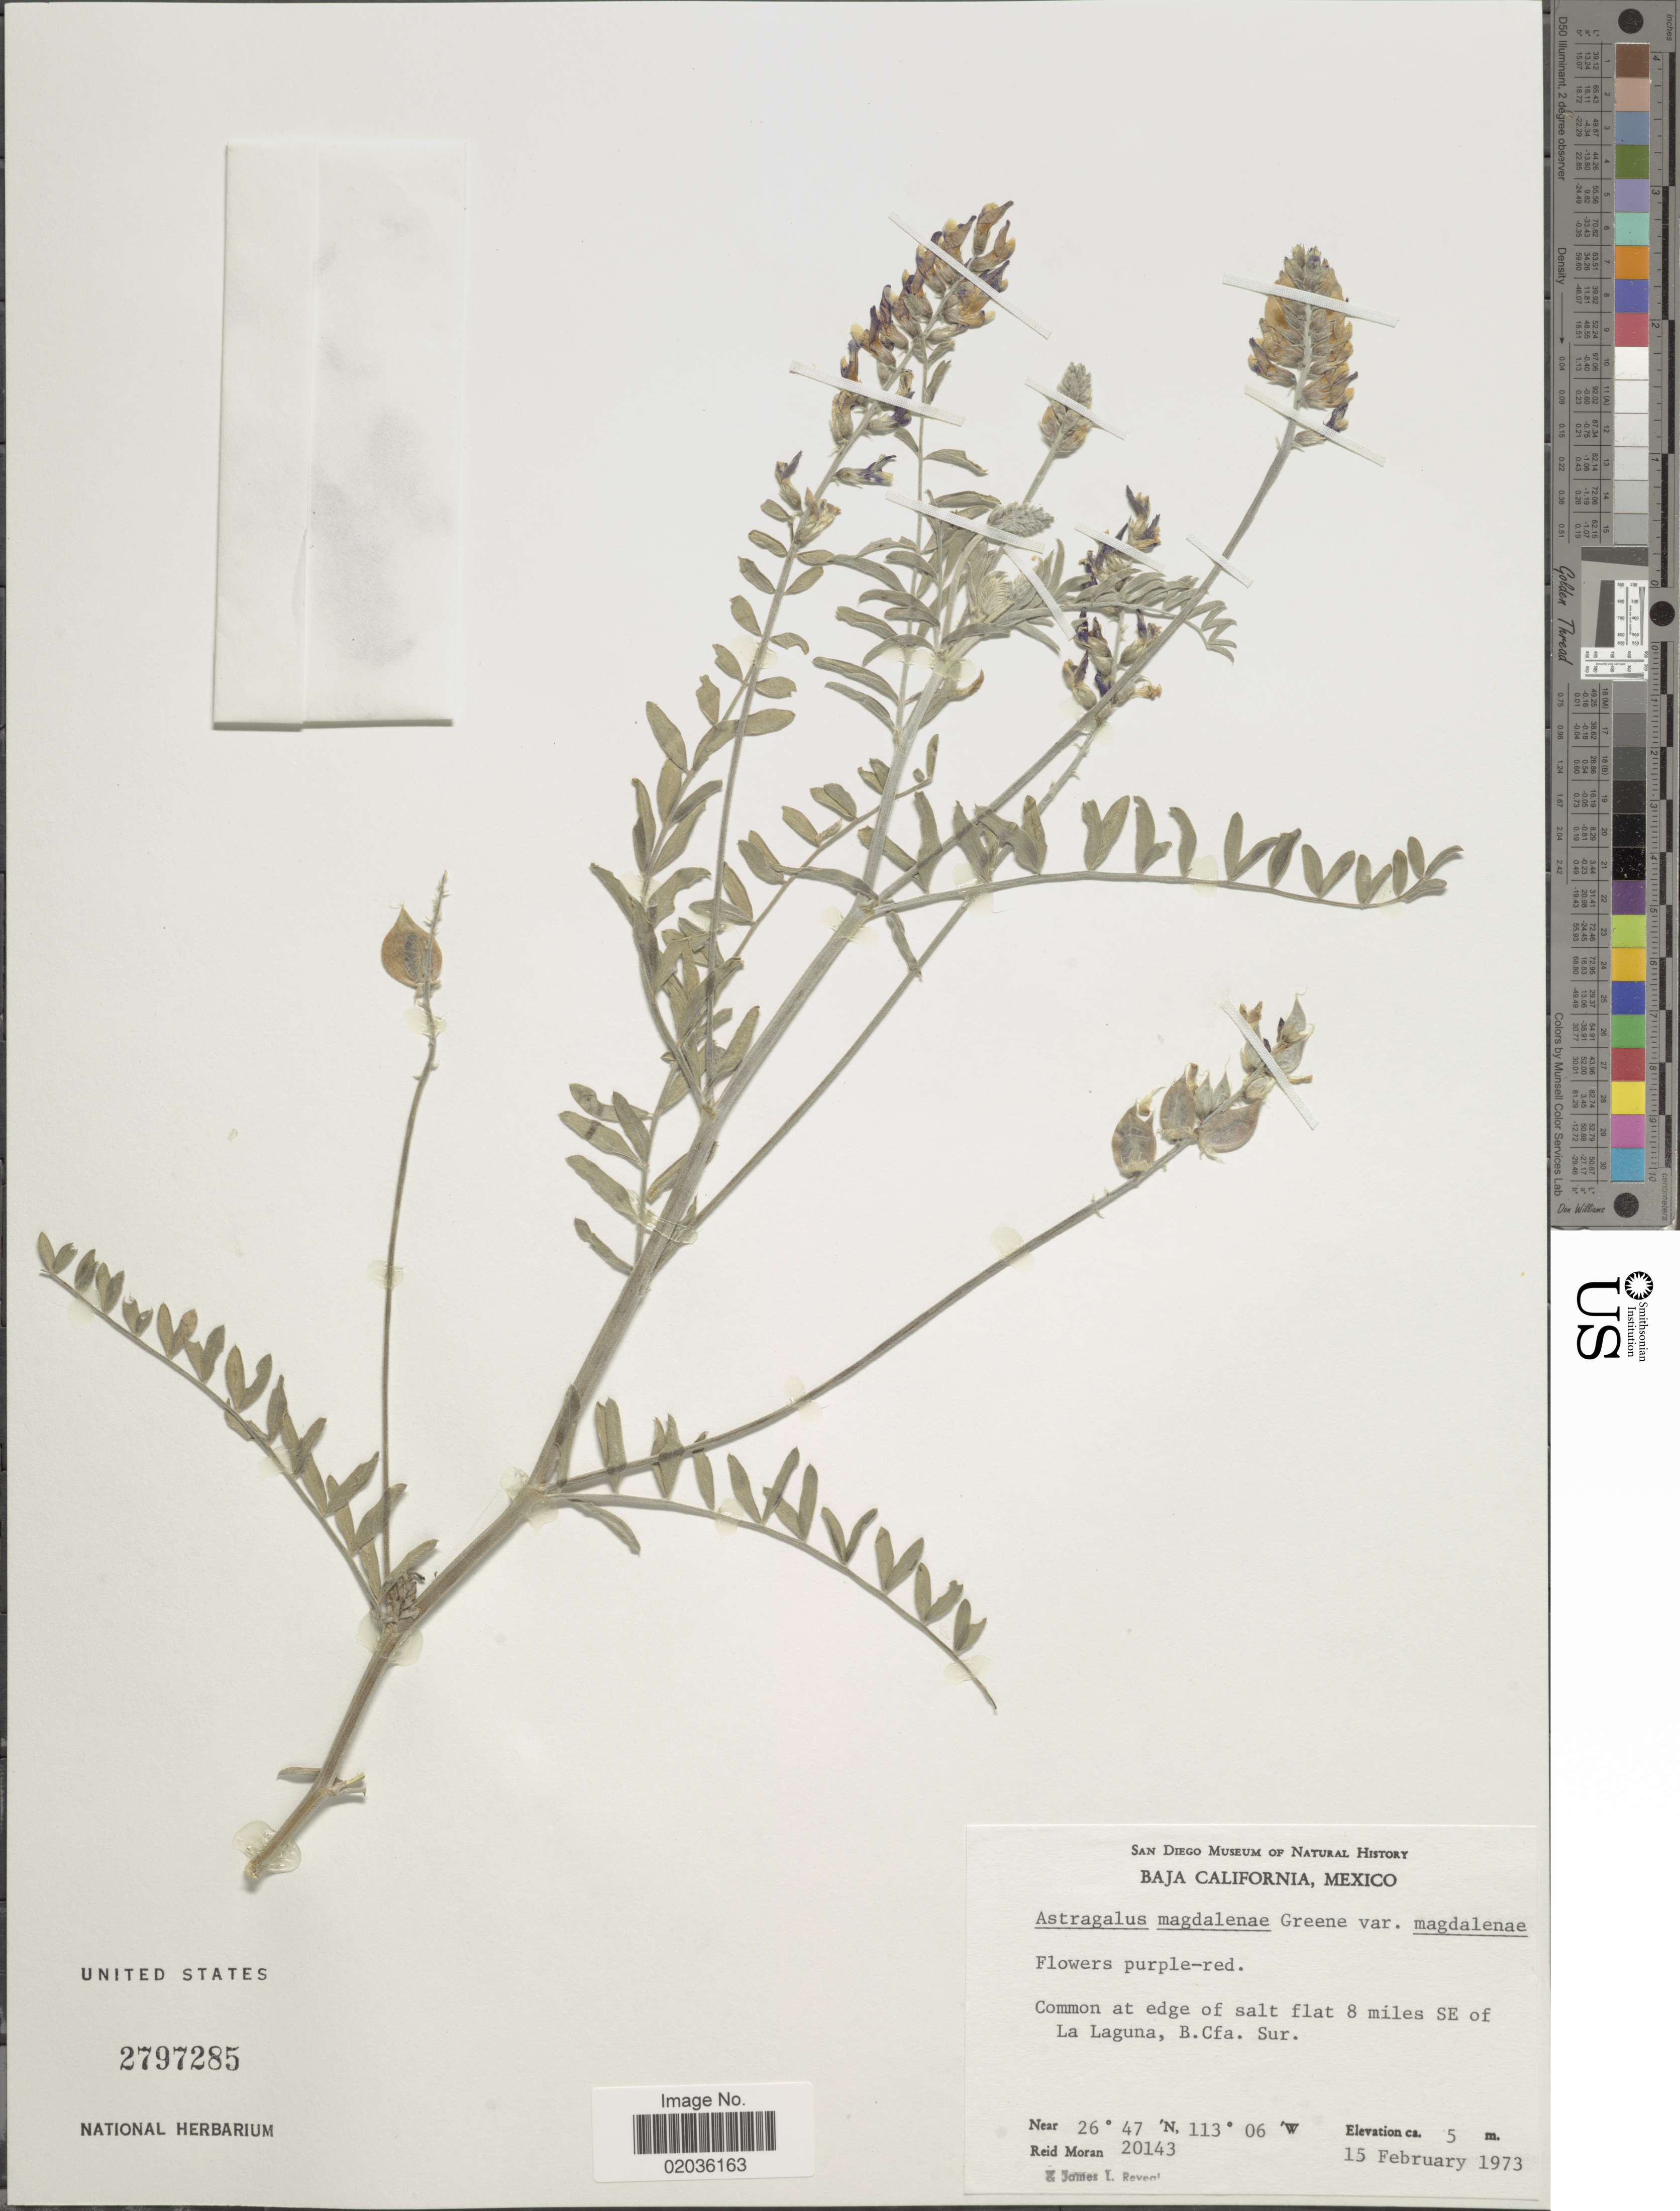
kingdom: Plantae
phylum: Tracheophyta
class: Magnoliopsida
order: Fabales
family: Fabaceae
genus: Astragalus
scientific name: Astragalus magdalenae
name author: Greene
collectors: R. V. Moran & J. L. Reveal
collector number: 20143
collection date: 1973-03-15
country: Mexico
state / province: Baja California Sur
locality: Baja California, Common at edge of salt flat 8 miles SE of La Laguna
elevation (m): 5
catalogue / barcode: US 2797285